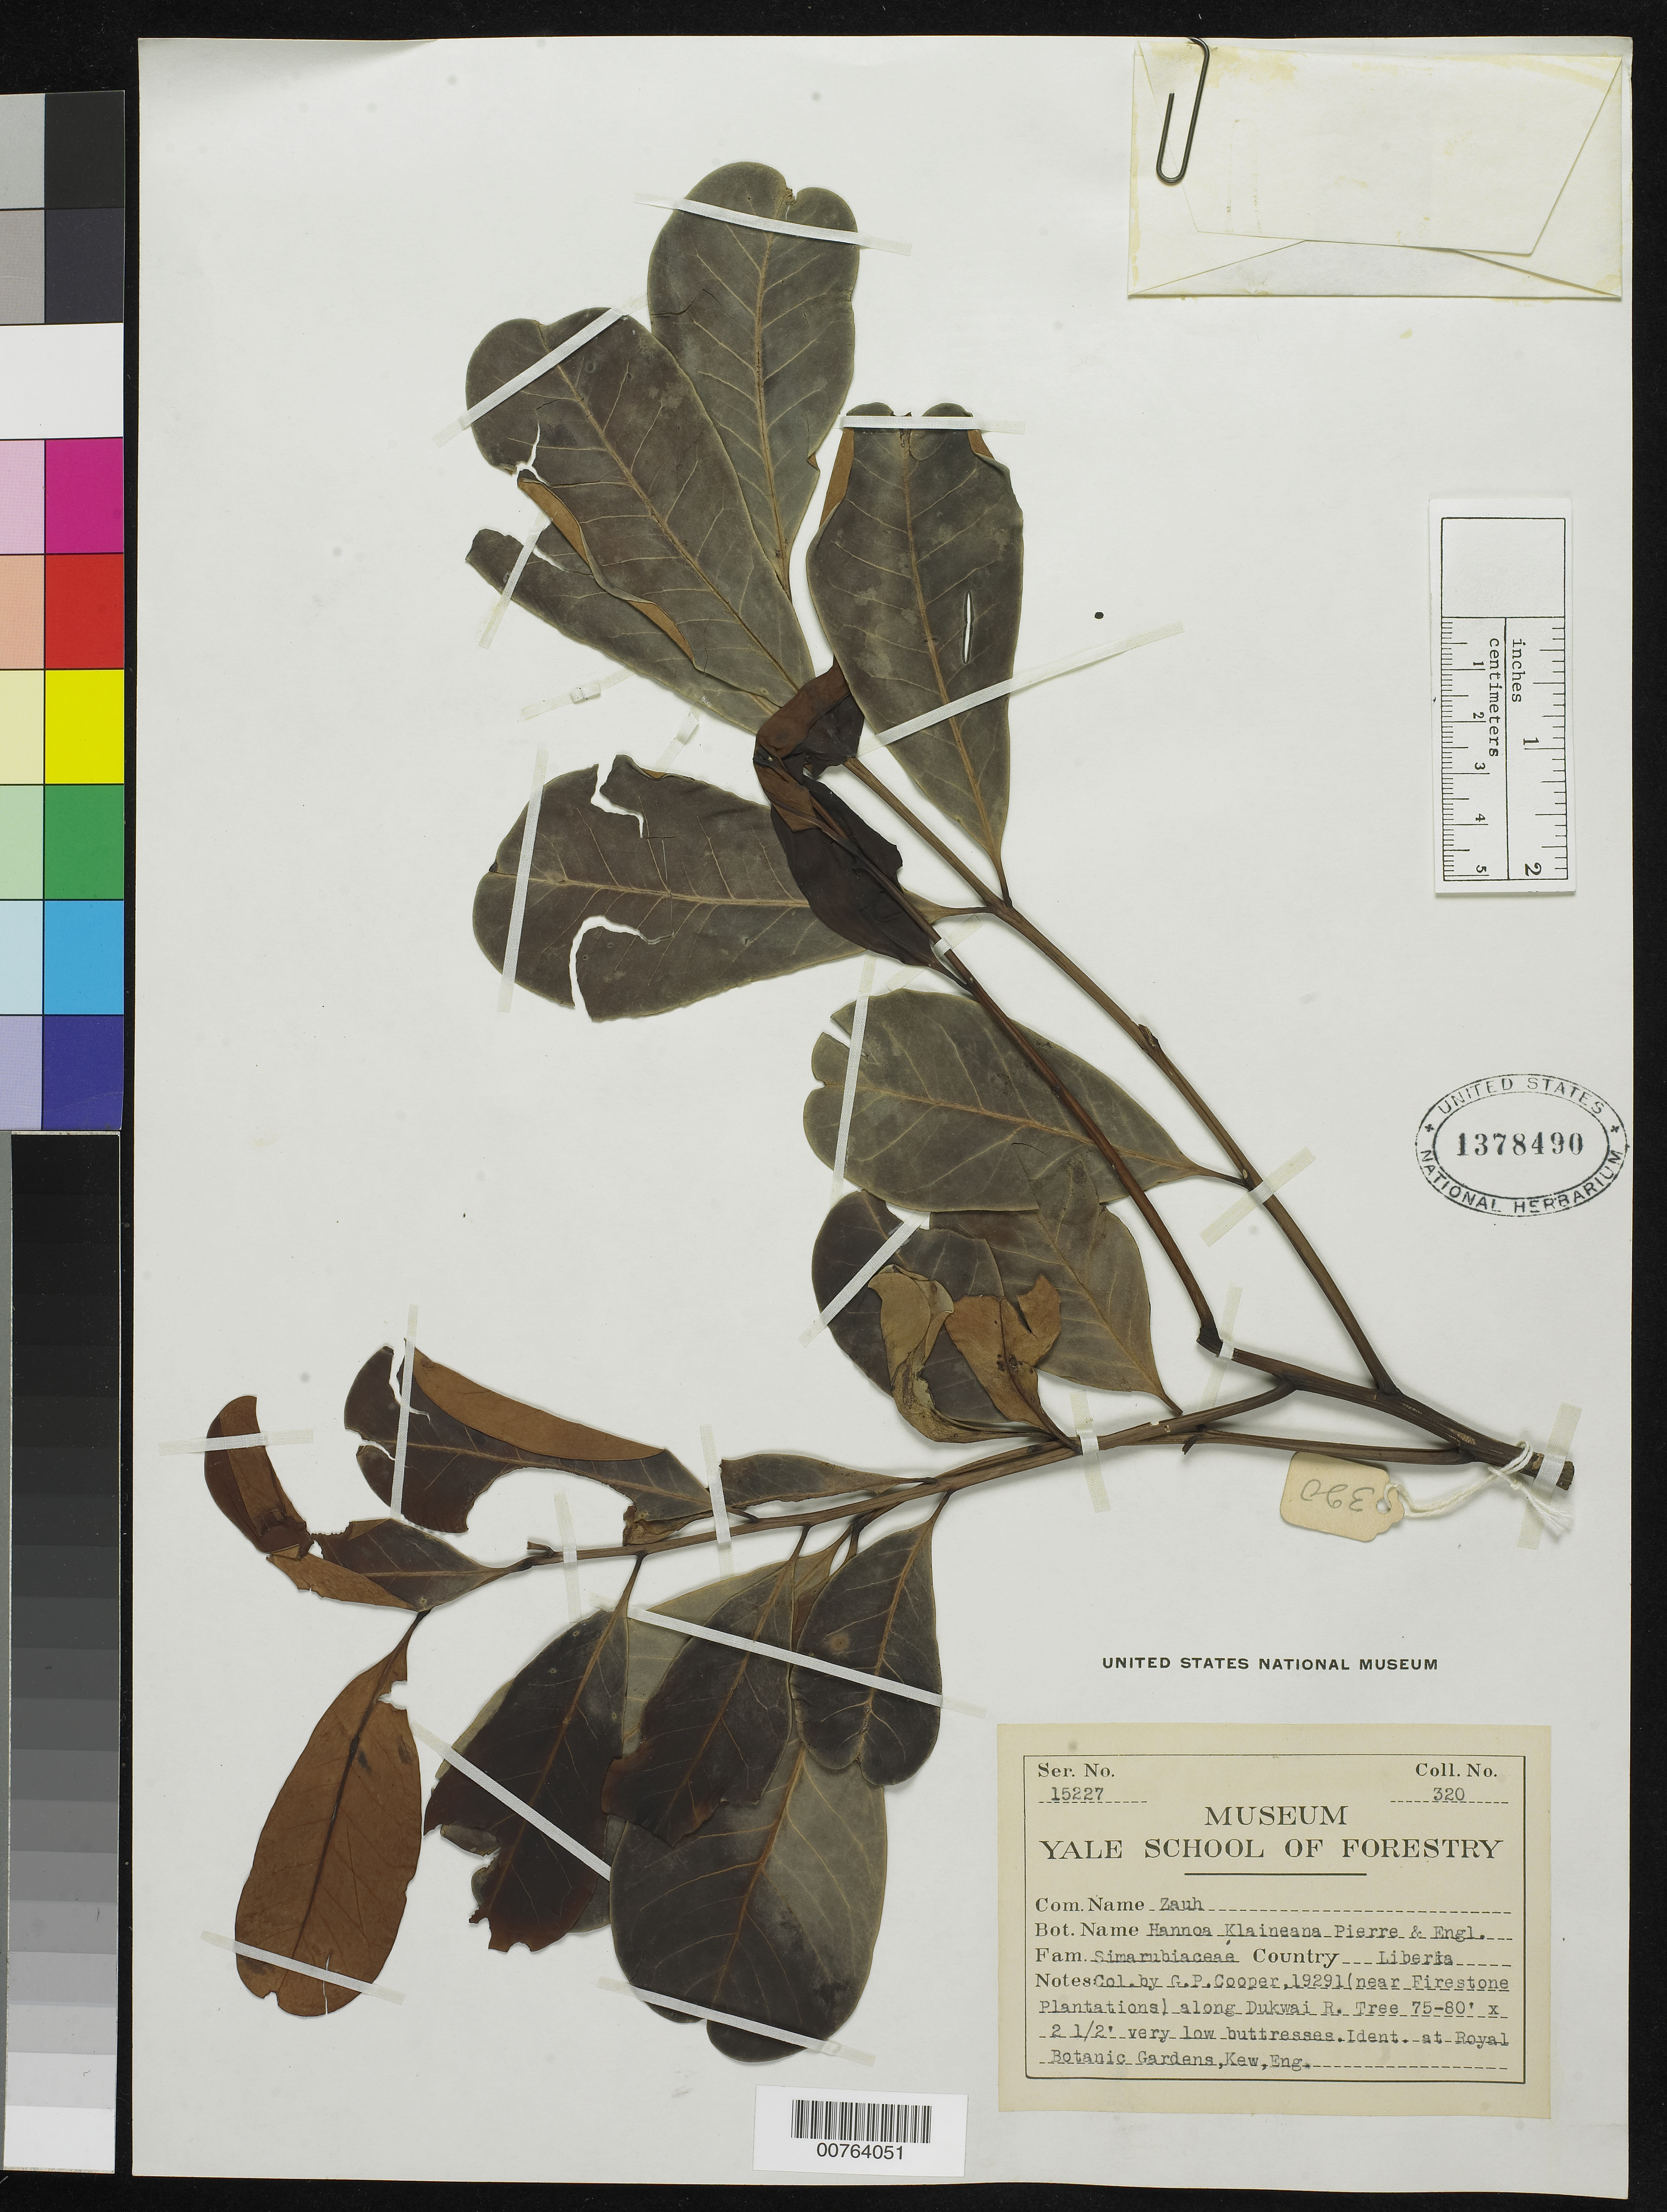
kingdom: Plantae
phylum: Tracheophyta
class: Magnoliopsida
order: Sapindales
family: Simaroubaceae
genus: Hannoa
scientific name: Hannoa klaineana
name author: Pierre ex Engl.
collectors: G. Cooper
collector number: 320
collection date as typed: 1929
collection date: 1929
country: Liberia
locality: (near Firestone Plantations) along Dukwai River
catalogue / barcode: US 1378490